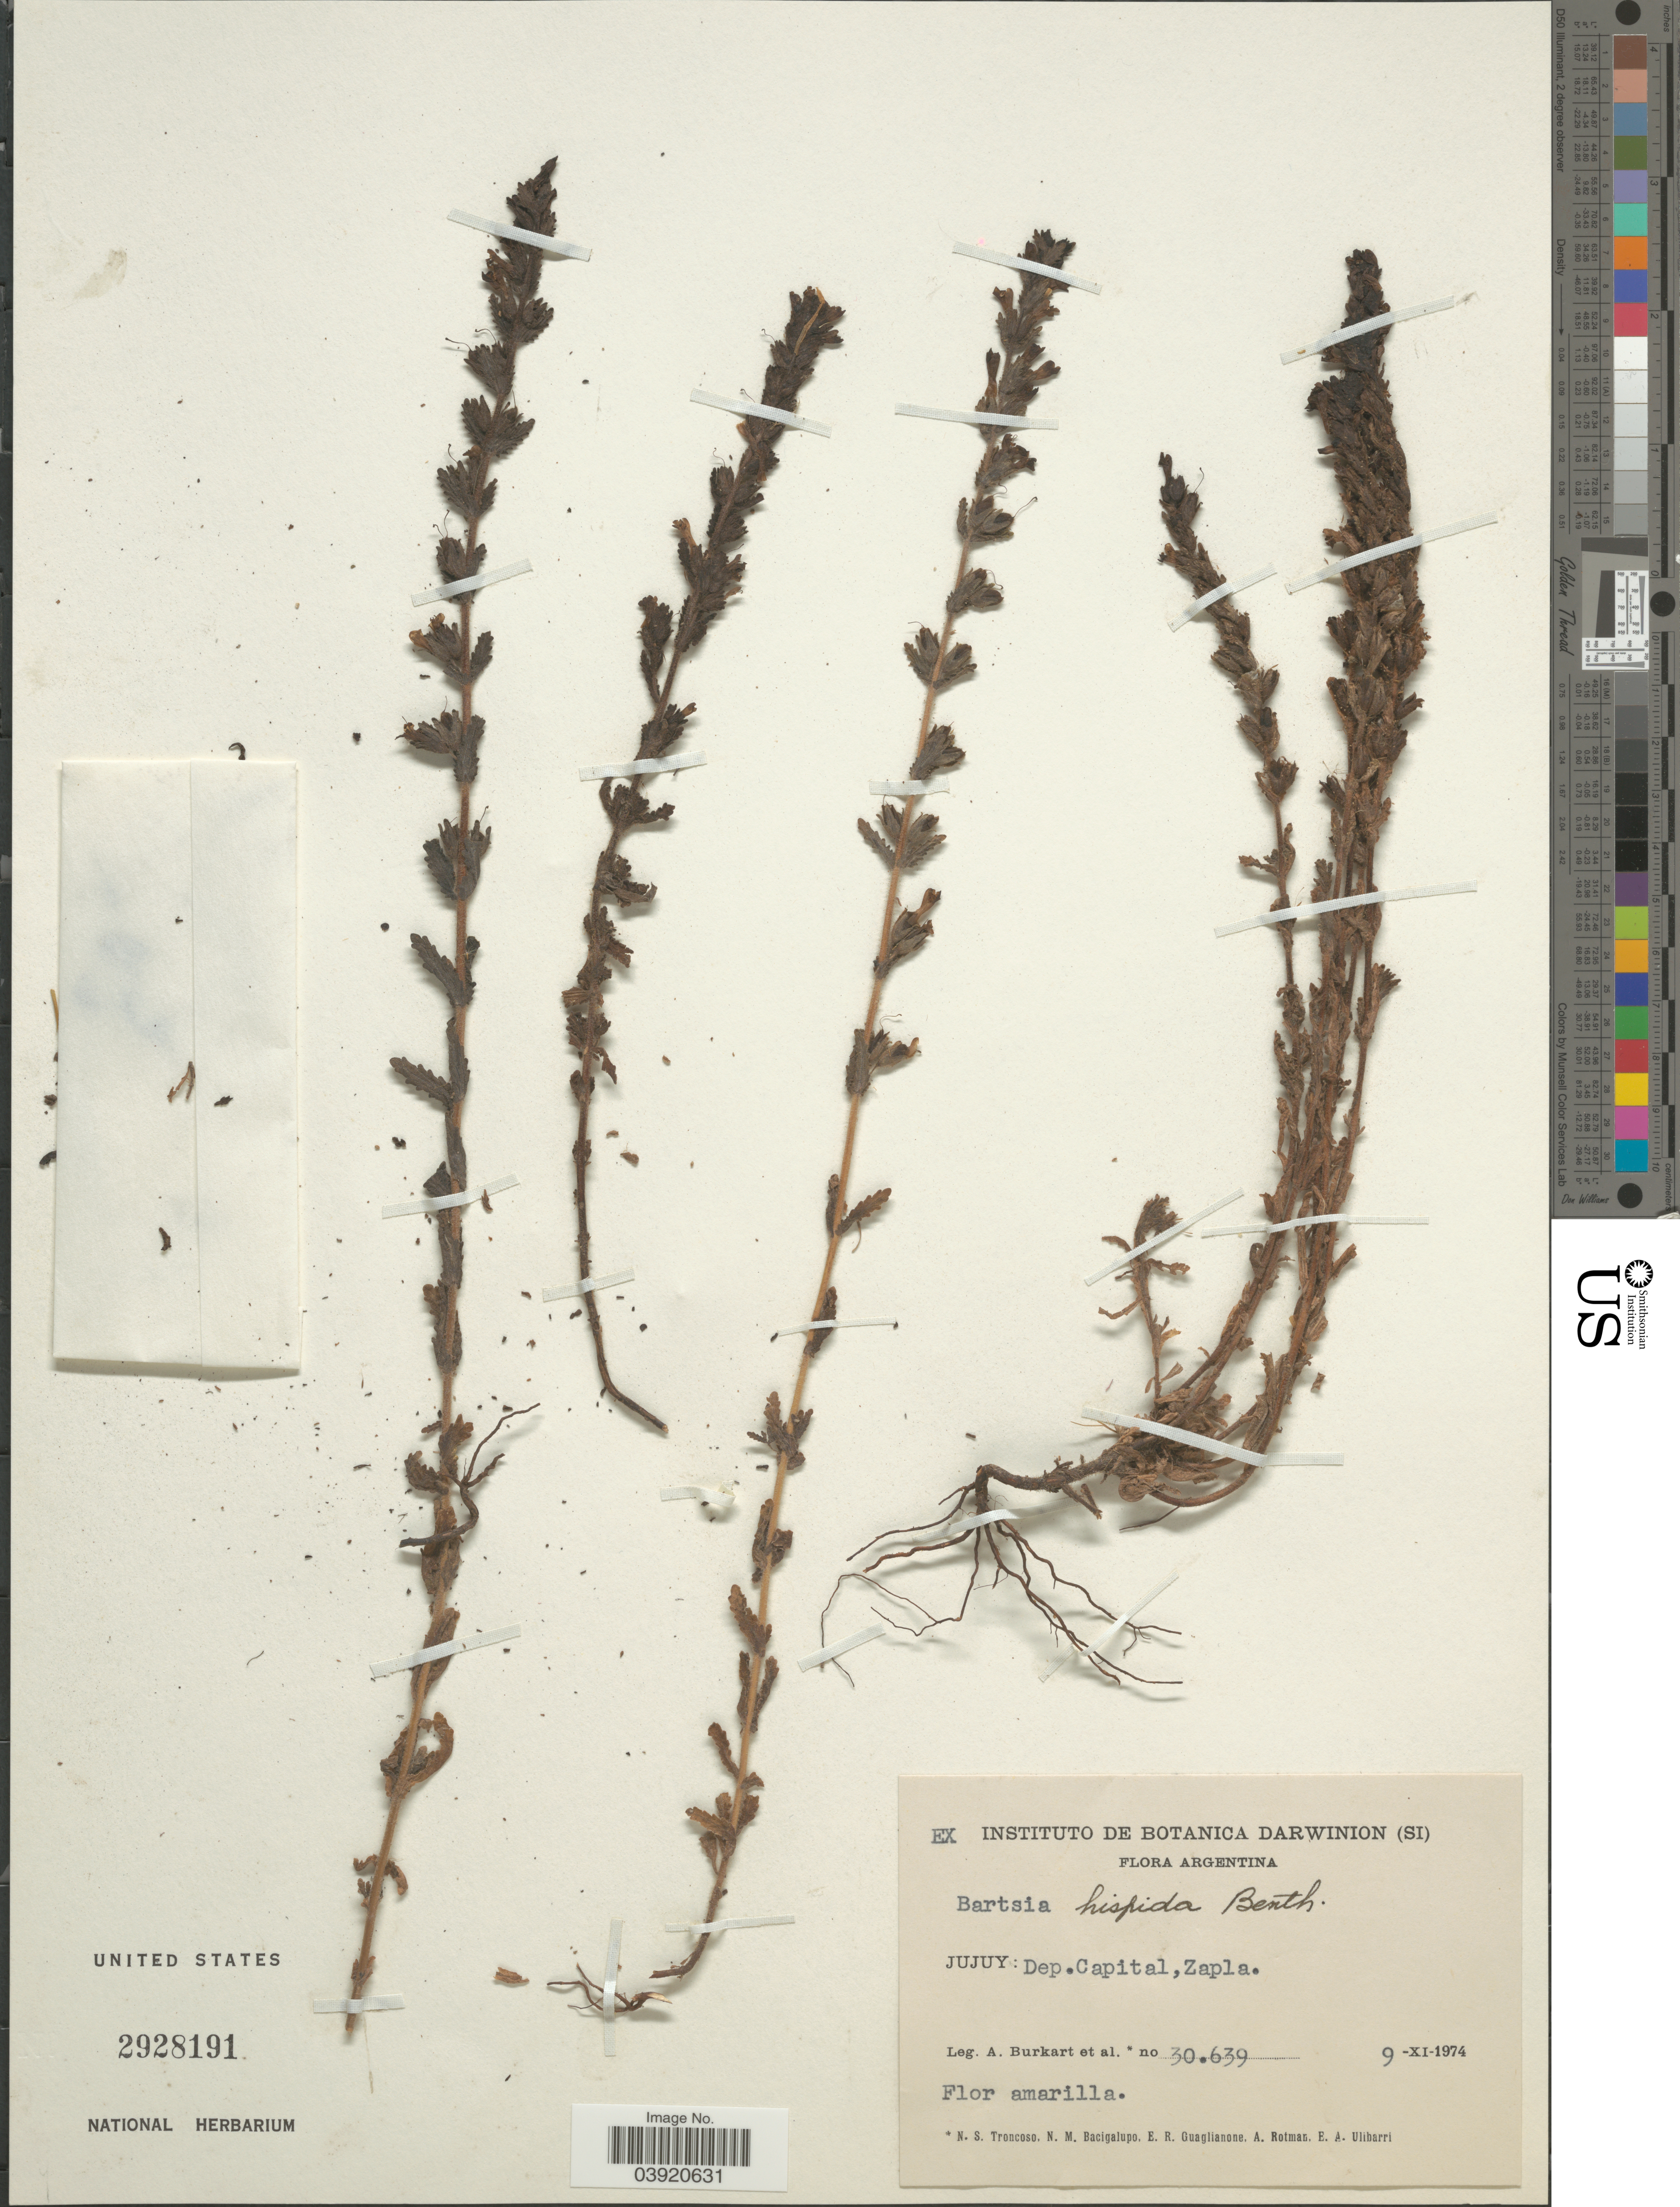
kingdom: Plantae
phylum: Tracheophyta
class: Magnoliopsida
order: Lamiales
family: Orobanchaceae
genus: Bartsia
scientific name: Bartsia sp.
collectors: A. E. Burkart & et al.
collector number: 30639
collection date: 1974-11-09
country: Argentina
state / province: Jujuy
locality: Dep. Capital, Zapla.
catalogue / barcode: US 2928191